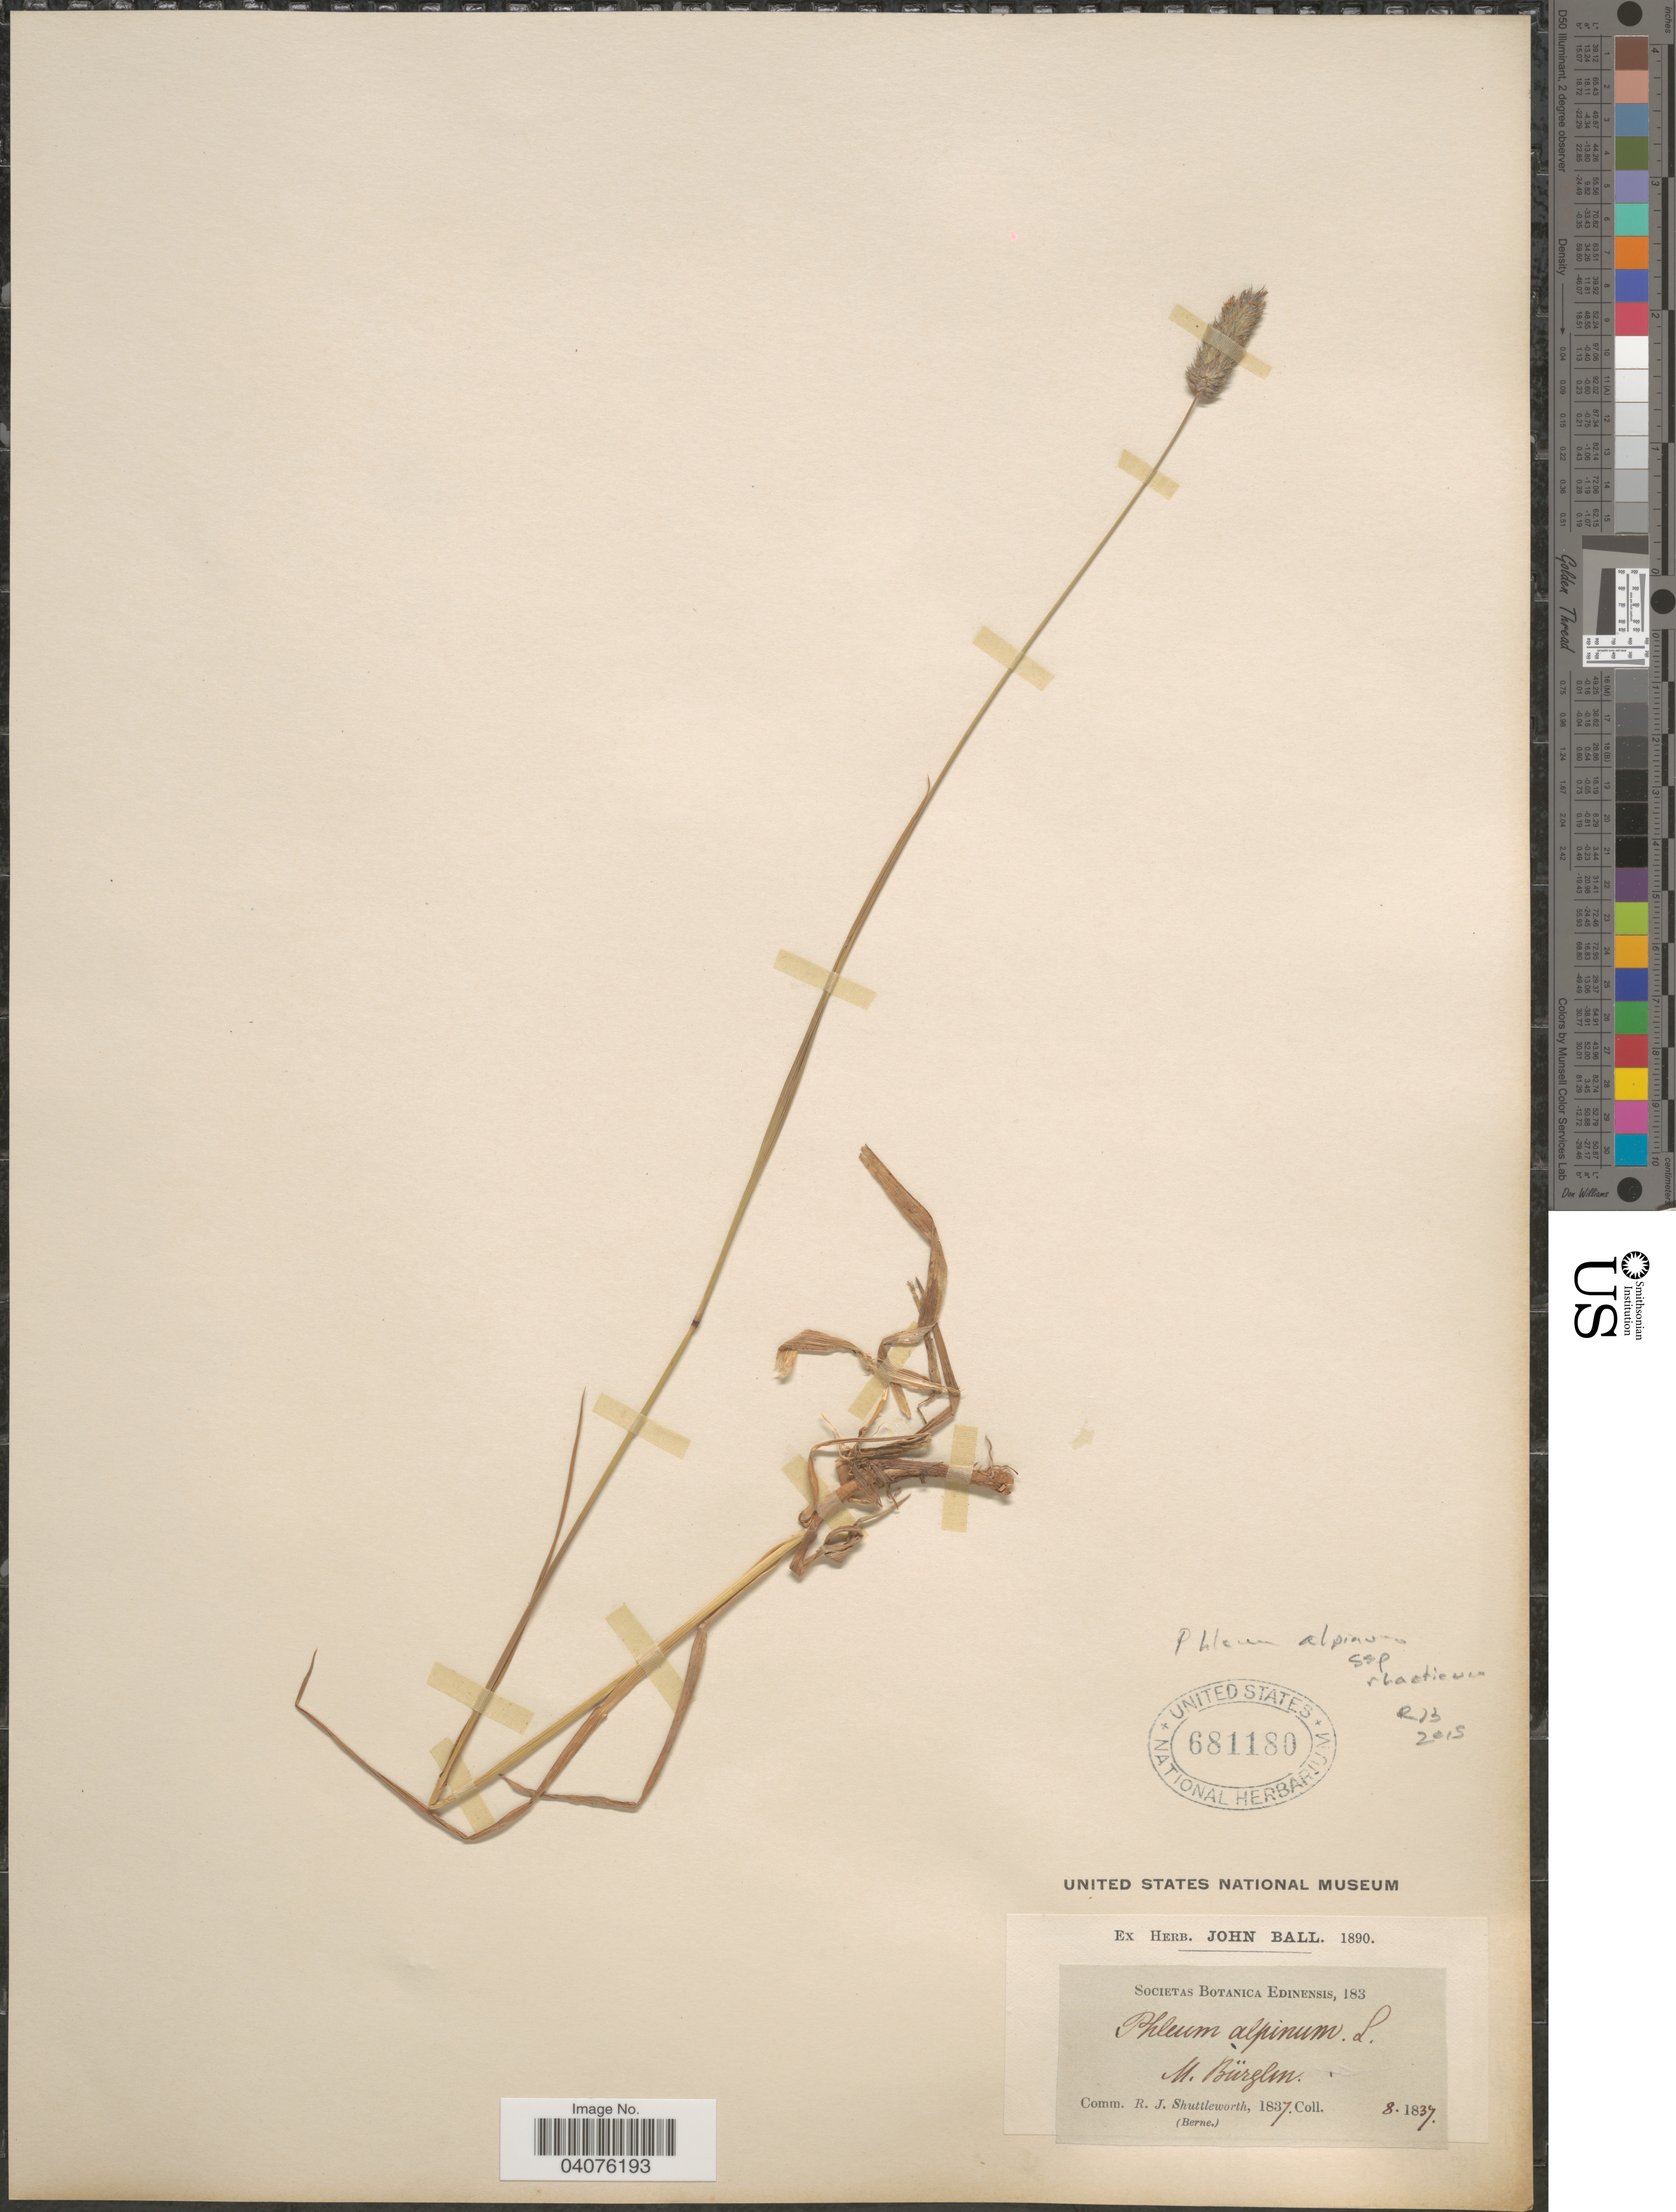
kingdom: Plantae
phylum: Tracheophyta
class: Liliopsida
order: Poales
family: Poaceae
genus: Phleum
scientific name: Phleum alpinum subsp. rhaeticum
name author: Humphries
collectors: ex herb. John Ball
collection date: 1837-08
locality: M. Bürglm.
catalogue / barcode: US 681180